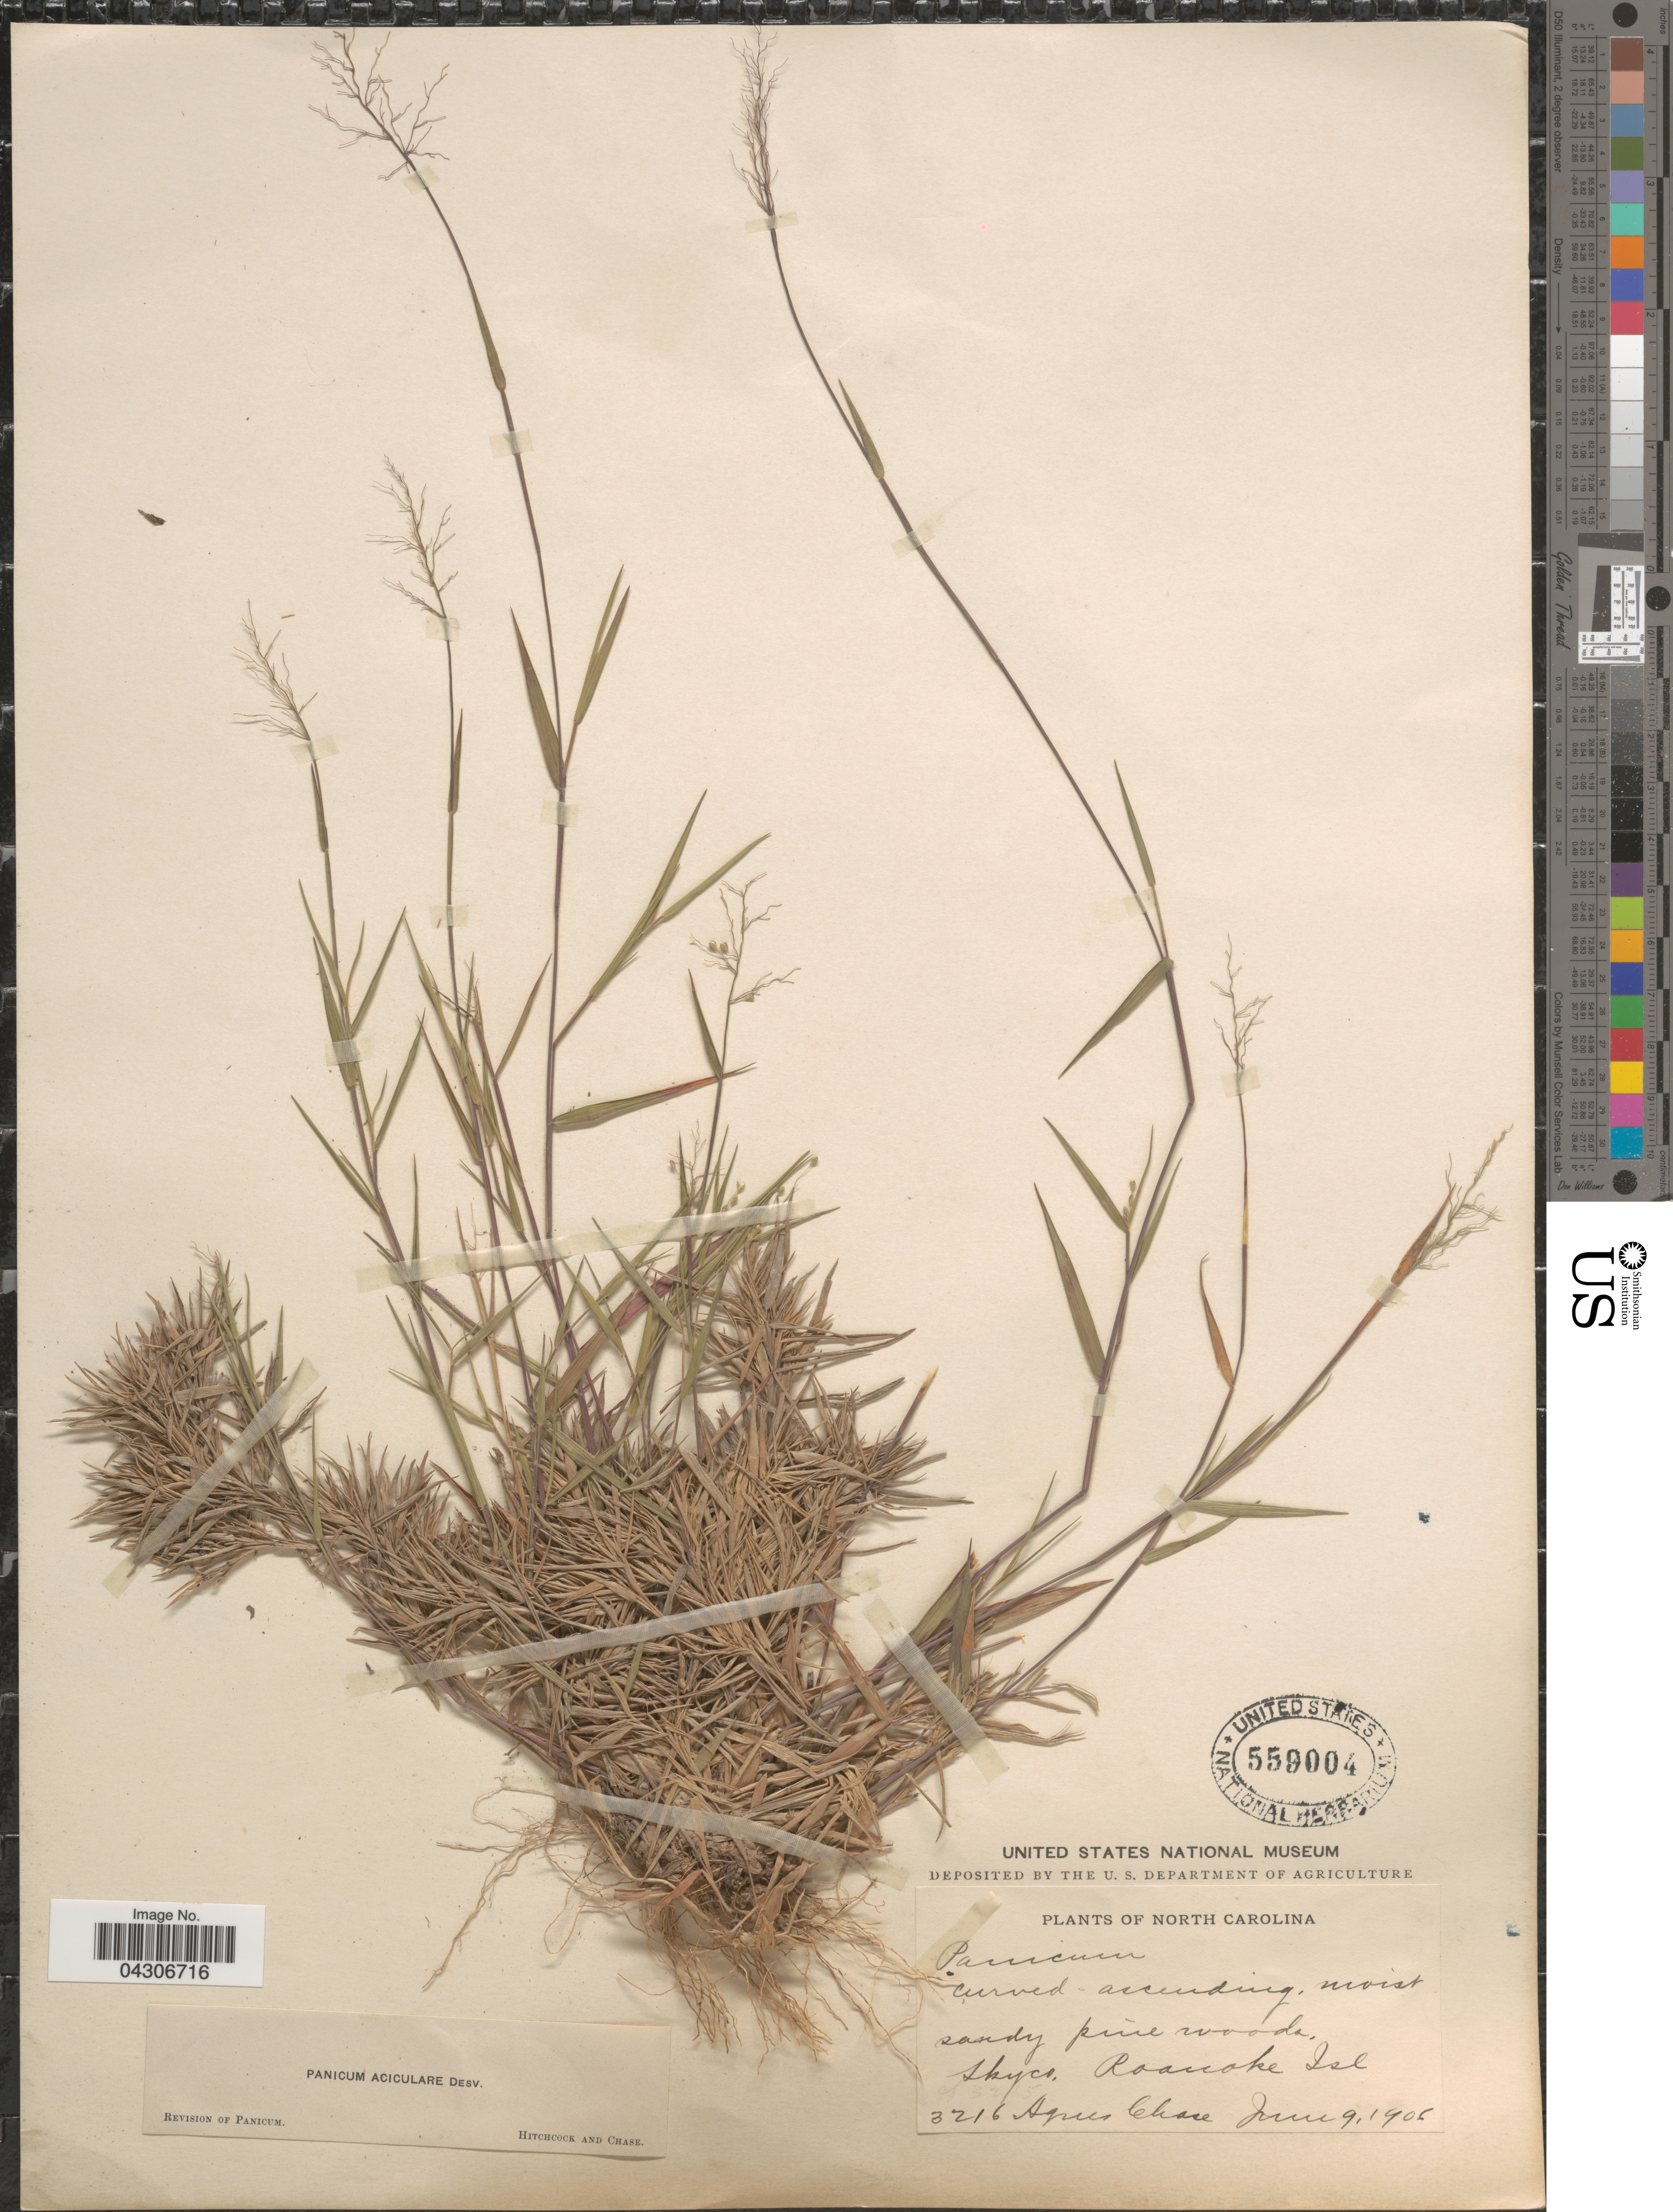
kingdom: Plantae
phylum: Tracheophyta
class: Liliopsida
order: Poales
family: Poaceae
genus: Dichanthelium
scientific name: Dichanthelium aciculare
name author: (Desv. ex Poir.) Gould & C.A. Clark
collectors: A. Chase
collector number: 3216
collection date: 1906-06-09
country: United States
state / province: North Carolina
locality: Curved-ascending, moist sandy pine woods. Skyco. Roanoke Isl.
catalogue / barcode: US 559004